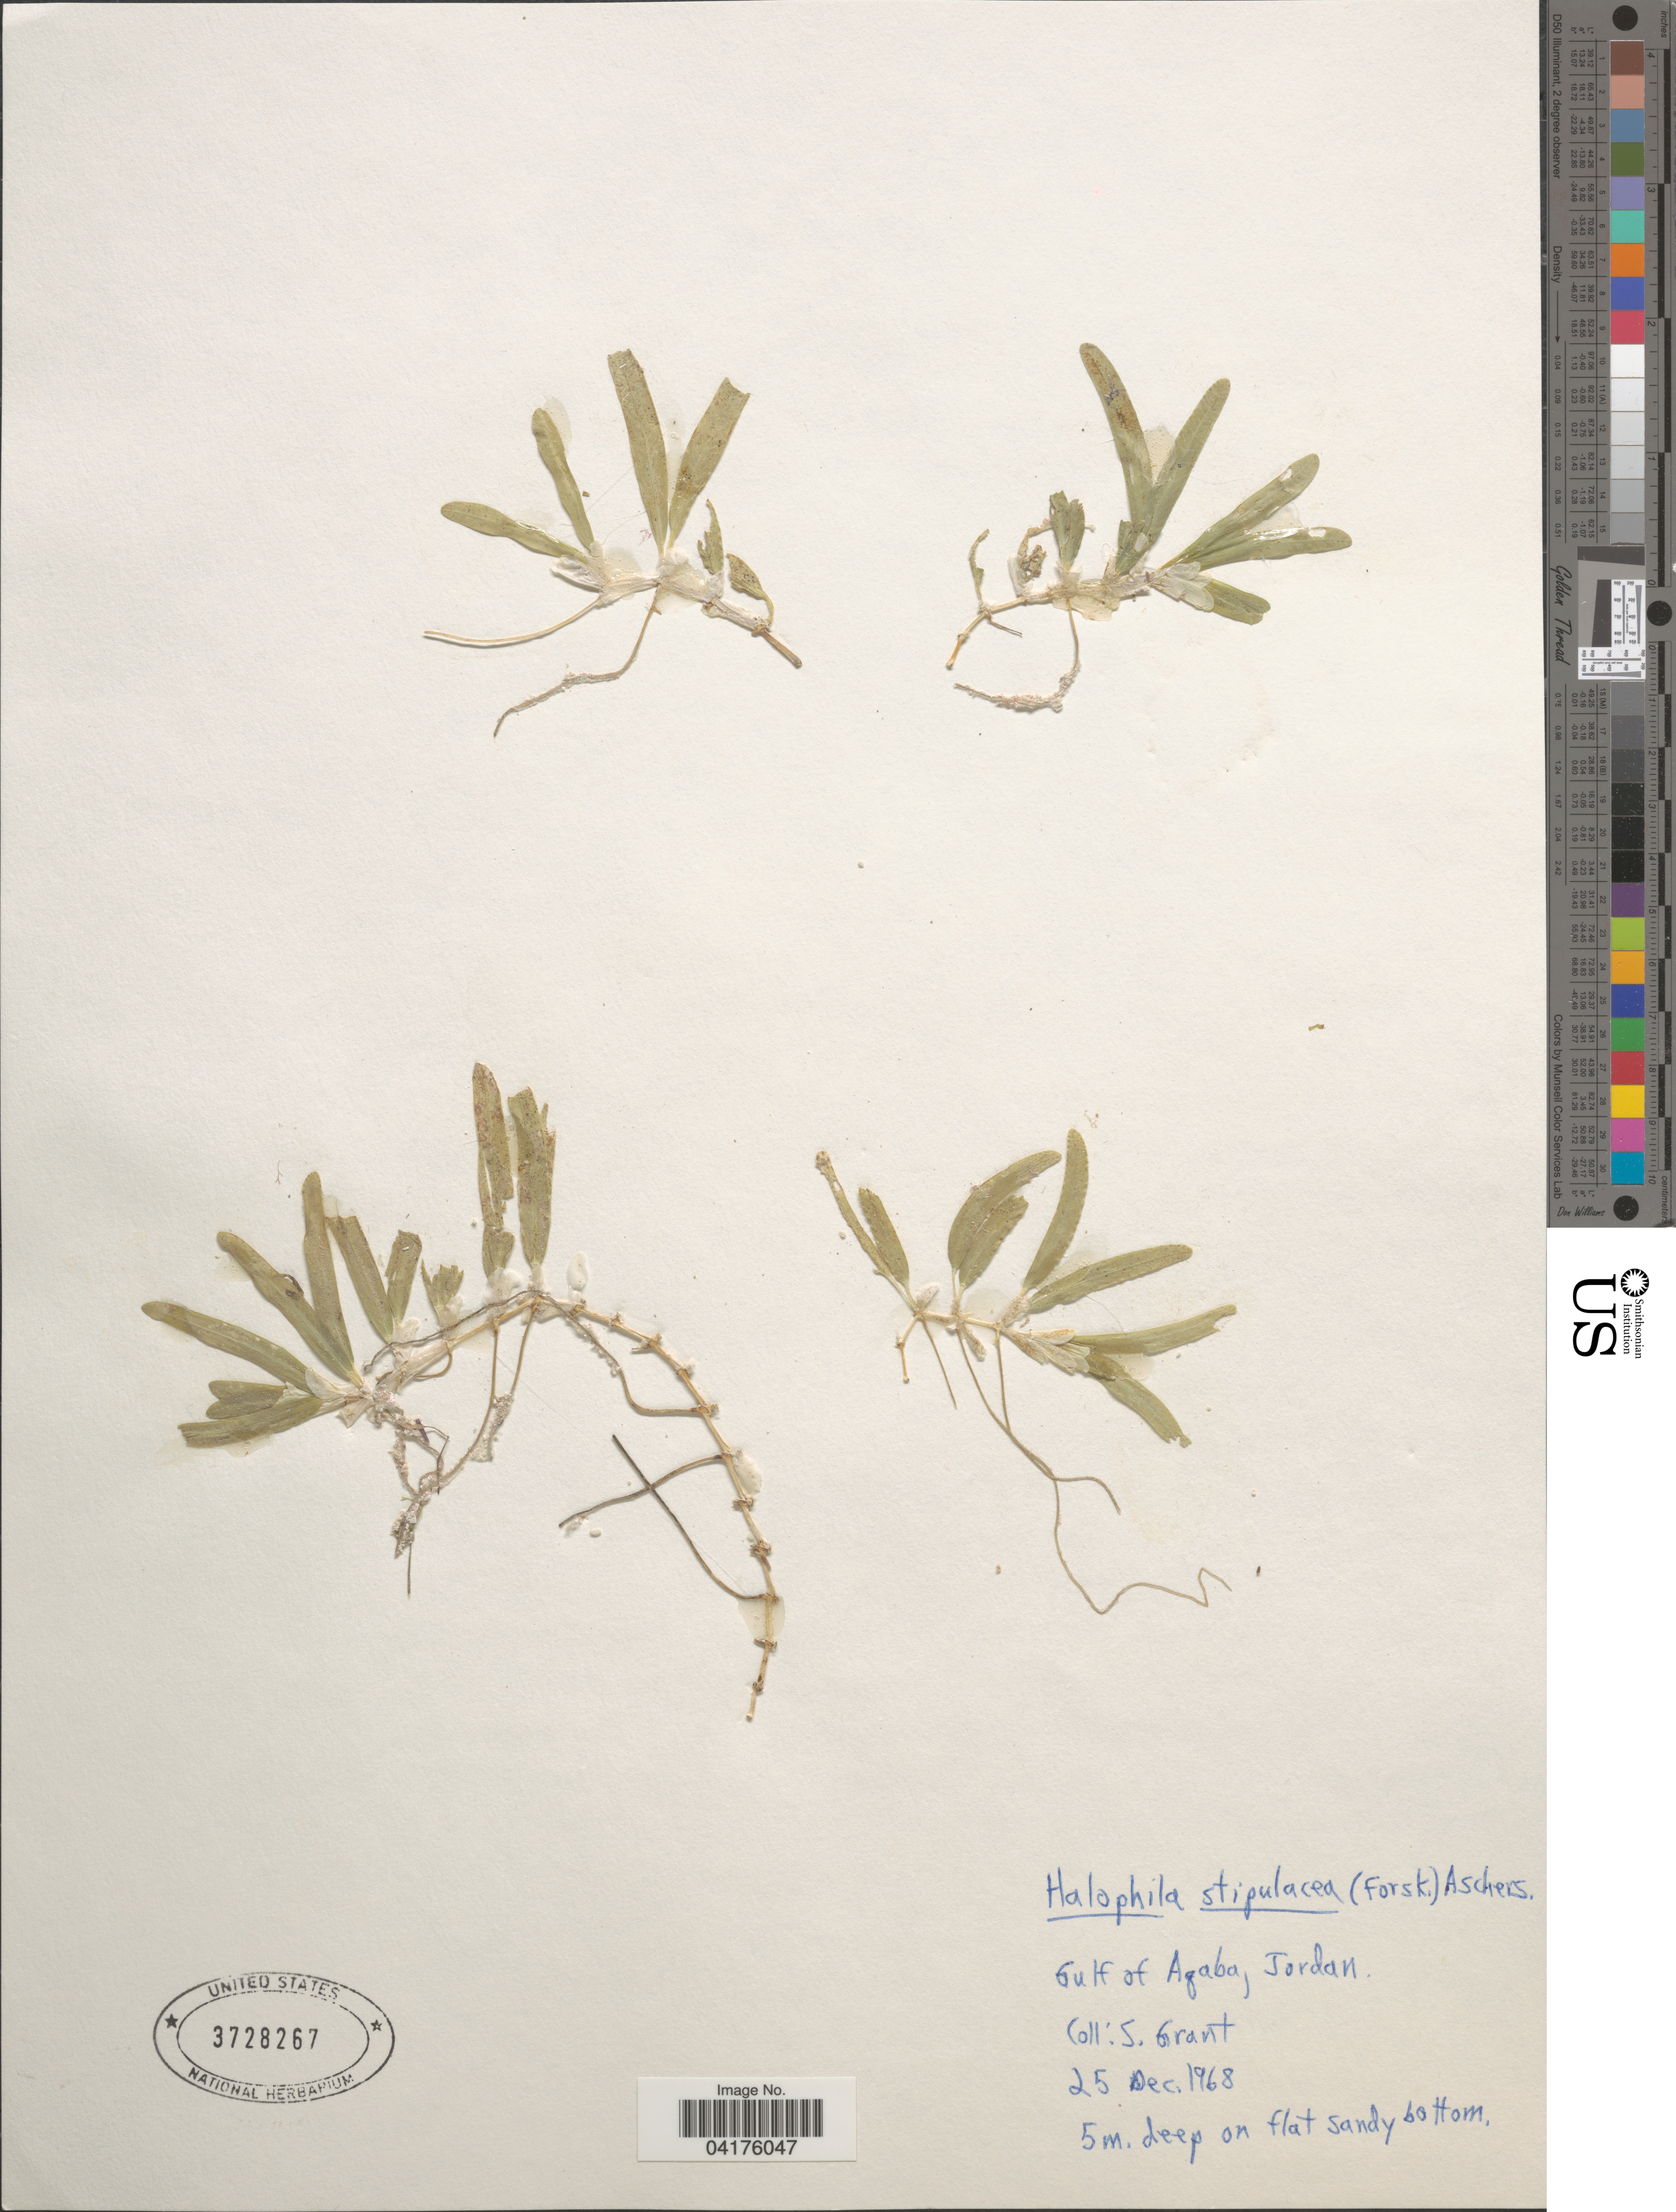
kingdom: Plantae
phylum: Tracheophyta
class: Liliopsida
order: Alismatales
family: Hydrocharitaceae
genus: Halophila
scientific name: Halophila stipulacea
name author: (Forssk.) Asch.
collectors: S. Grant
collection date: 1968-12-25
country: Jordan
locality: Gulf of Agaba.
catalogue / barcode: US 3728267